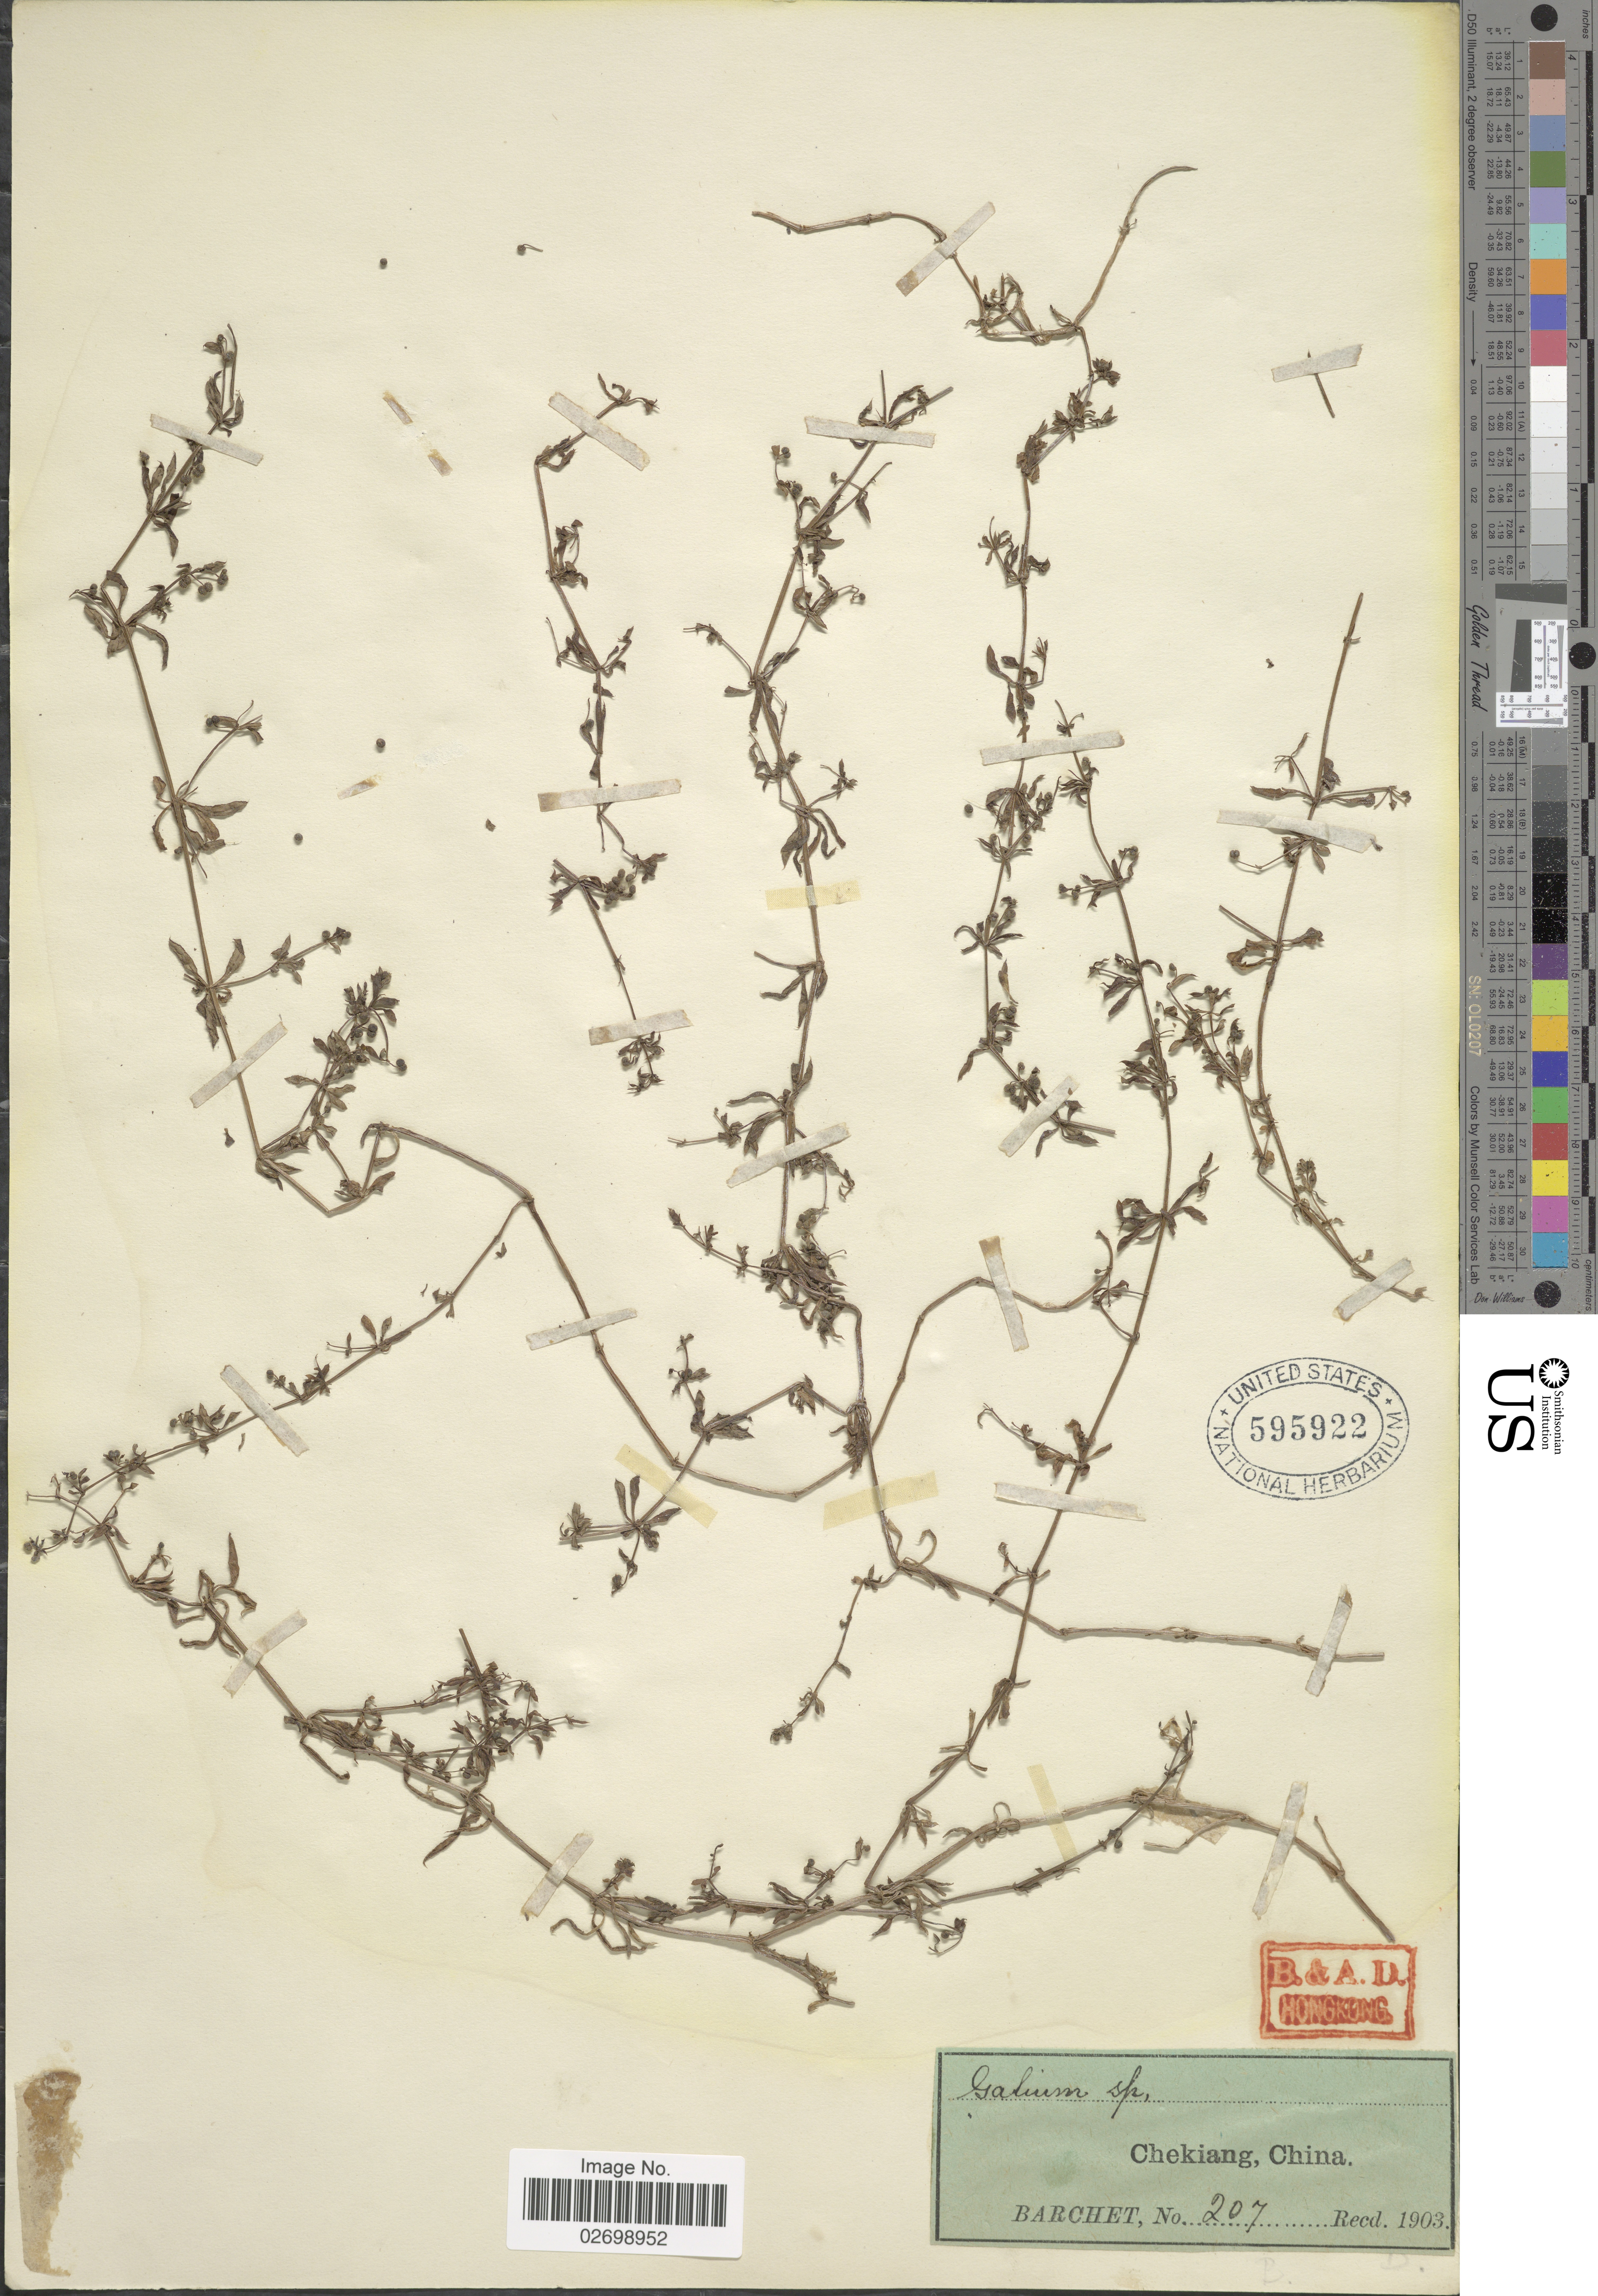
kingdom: Plantae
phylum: Tracheophyta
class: Magnoliopsida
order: Gentianales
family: Rubiaceae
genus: Galium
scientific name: Galium sp.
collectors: Barchet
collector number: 207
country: China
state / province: Zhejiang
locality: Chekiang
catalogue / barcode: US 595922